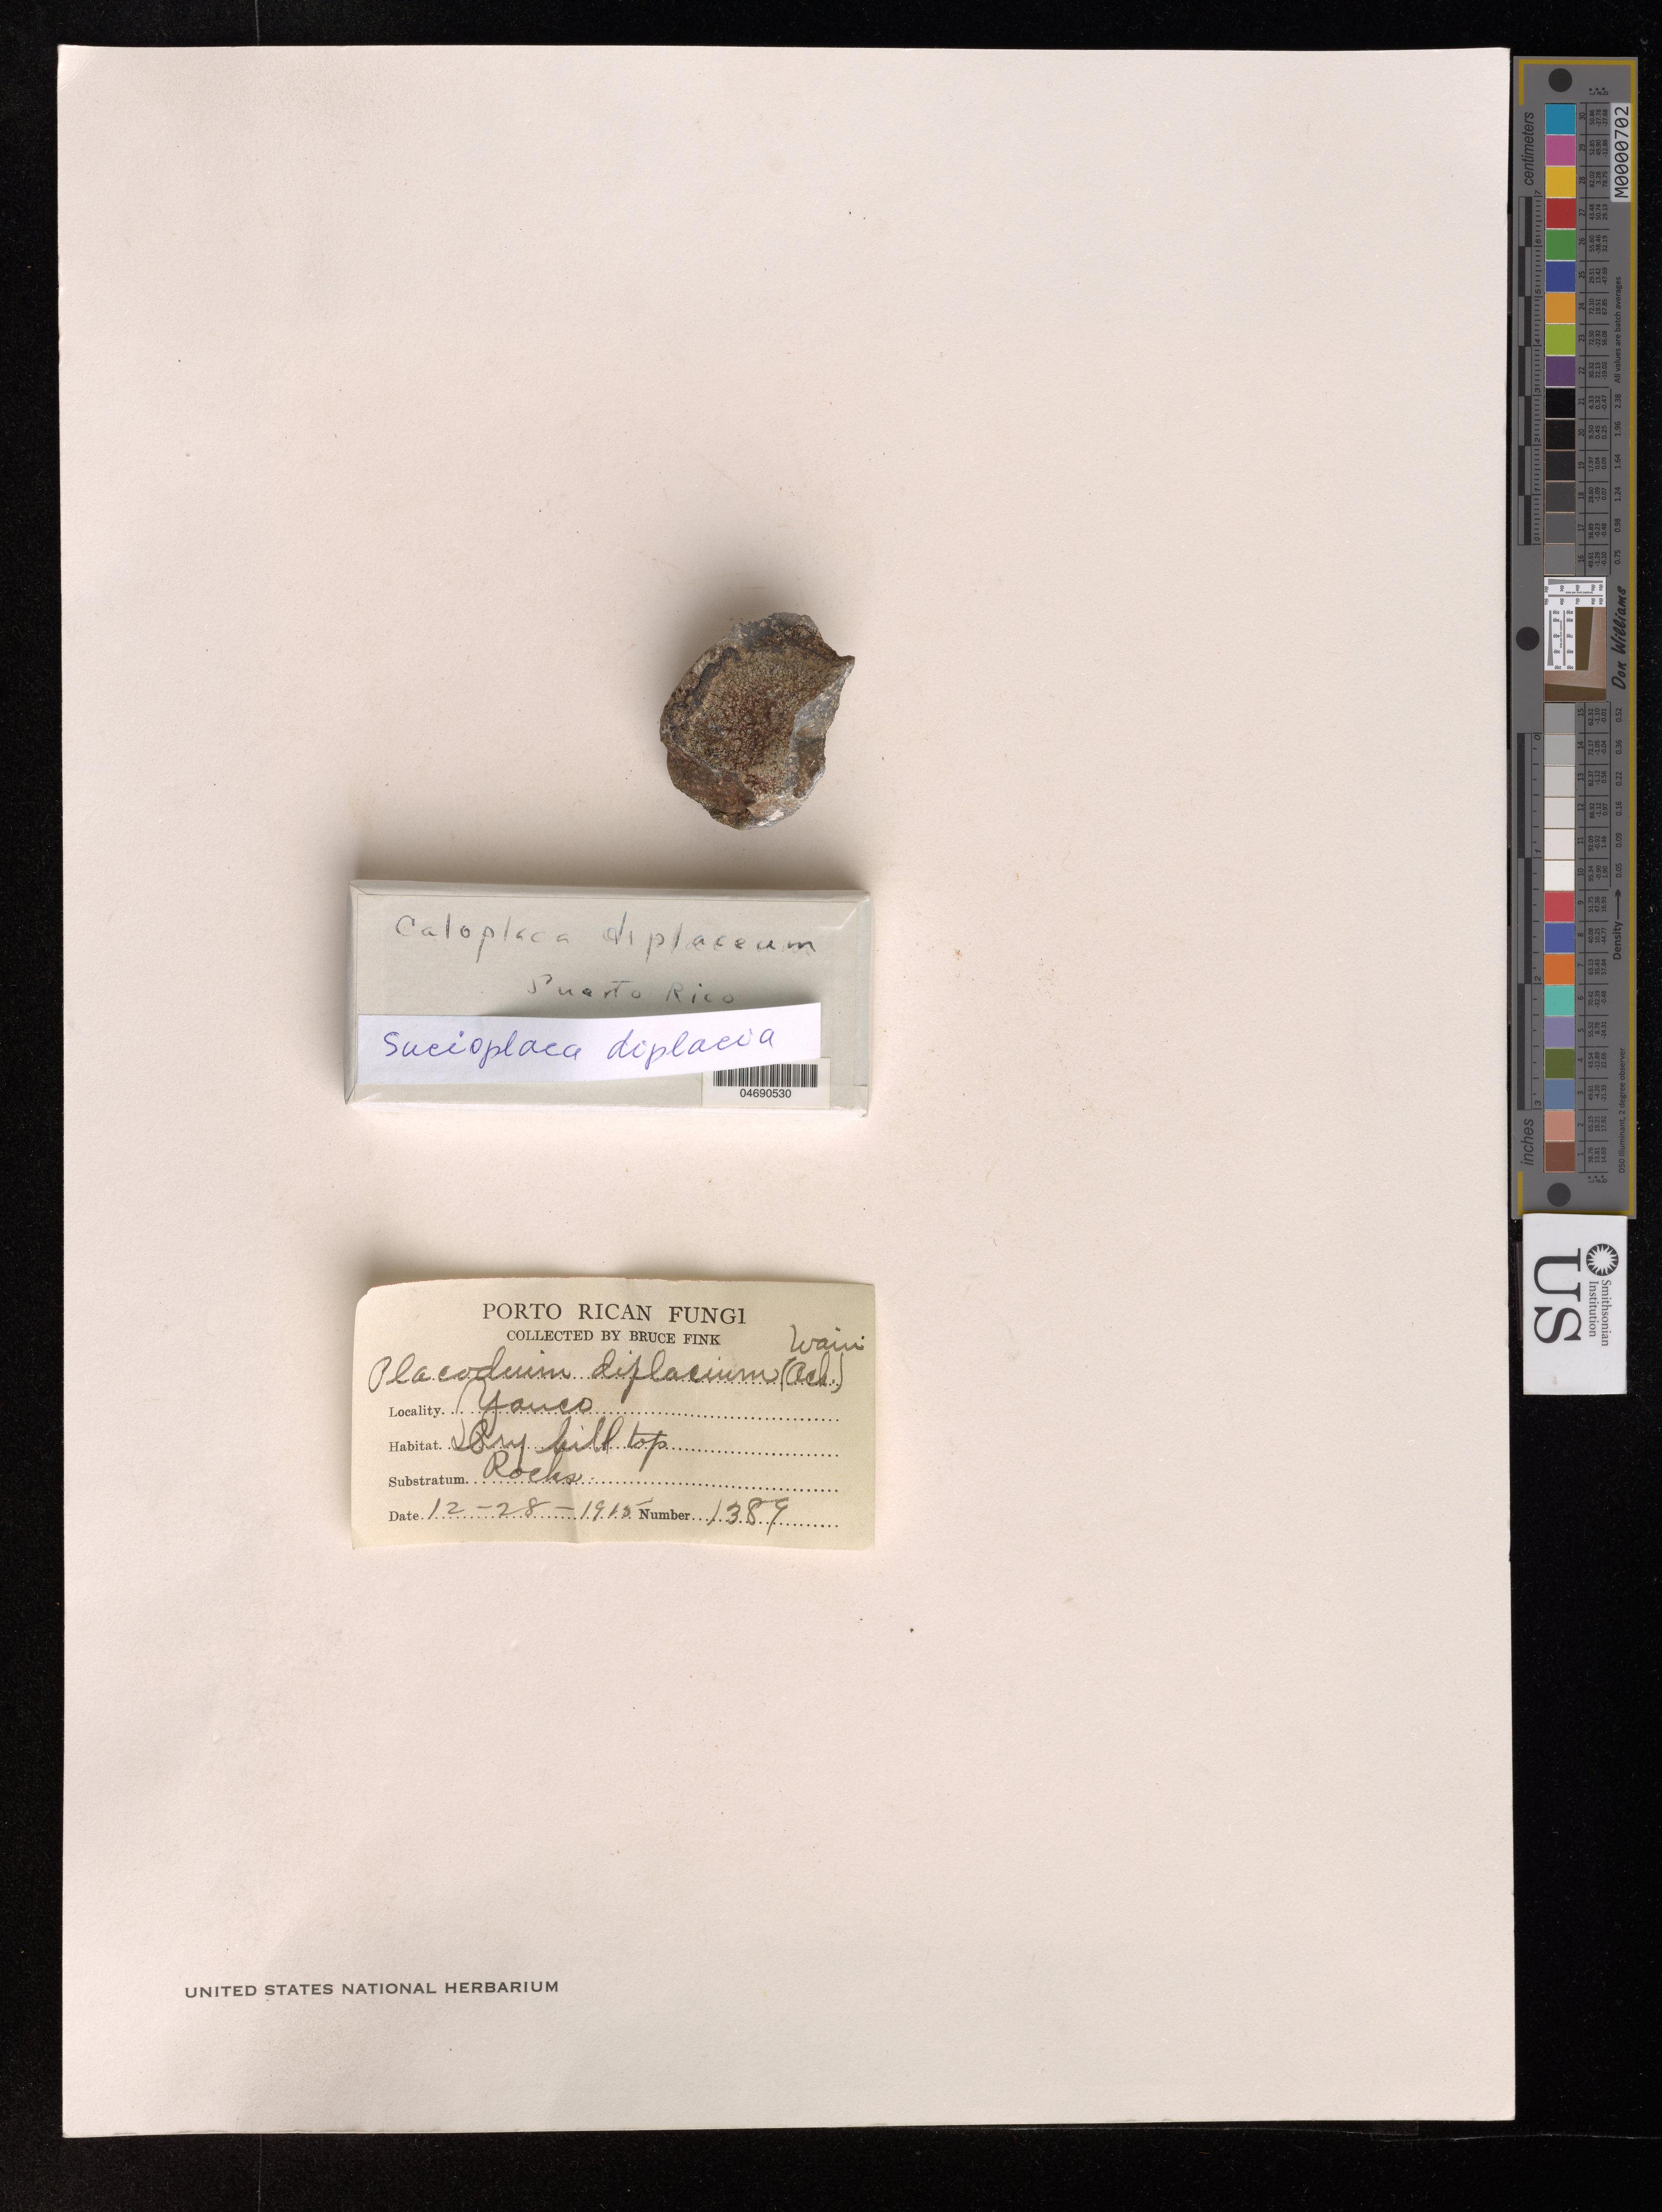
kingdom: Fungi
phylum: Ascomycota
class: Lecanoromycetes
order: Teloschistales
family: Teloschistaceae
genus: Caloplaca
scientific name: Caloplaca diplacia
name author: (Ach.) Riddle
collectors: B. Fink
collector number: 1389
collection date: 1915-12-28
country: Puerto Rico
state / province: Yauco